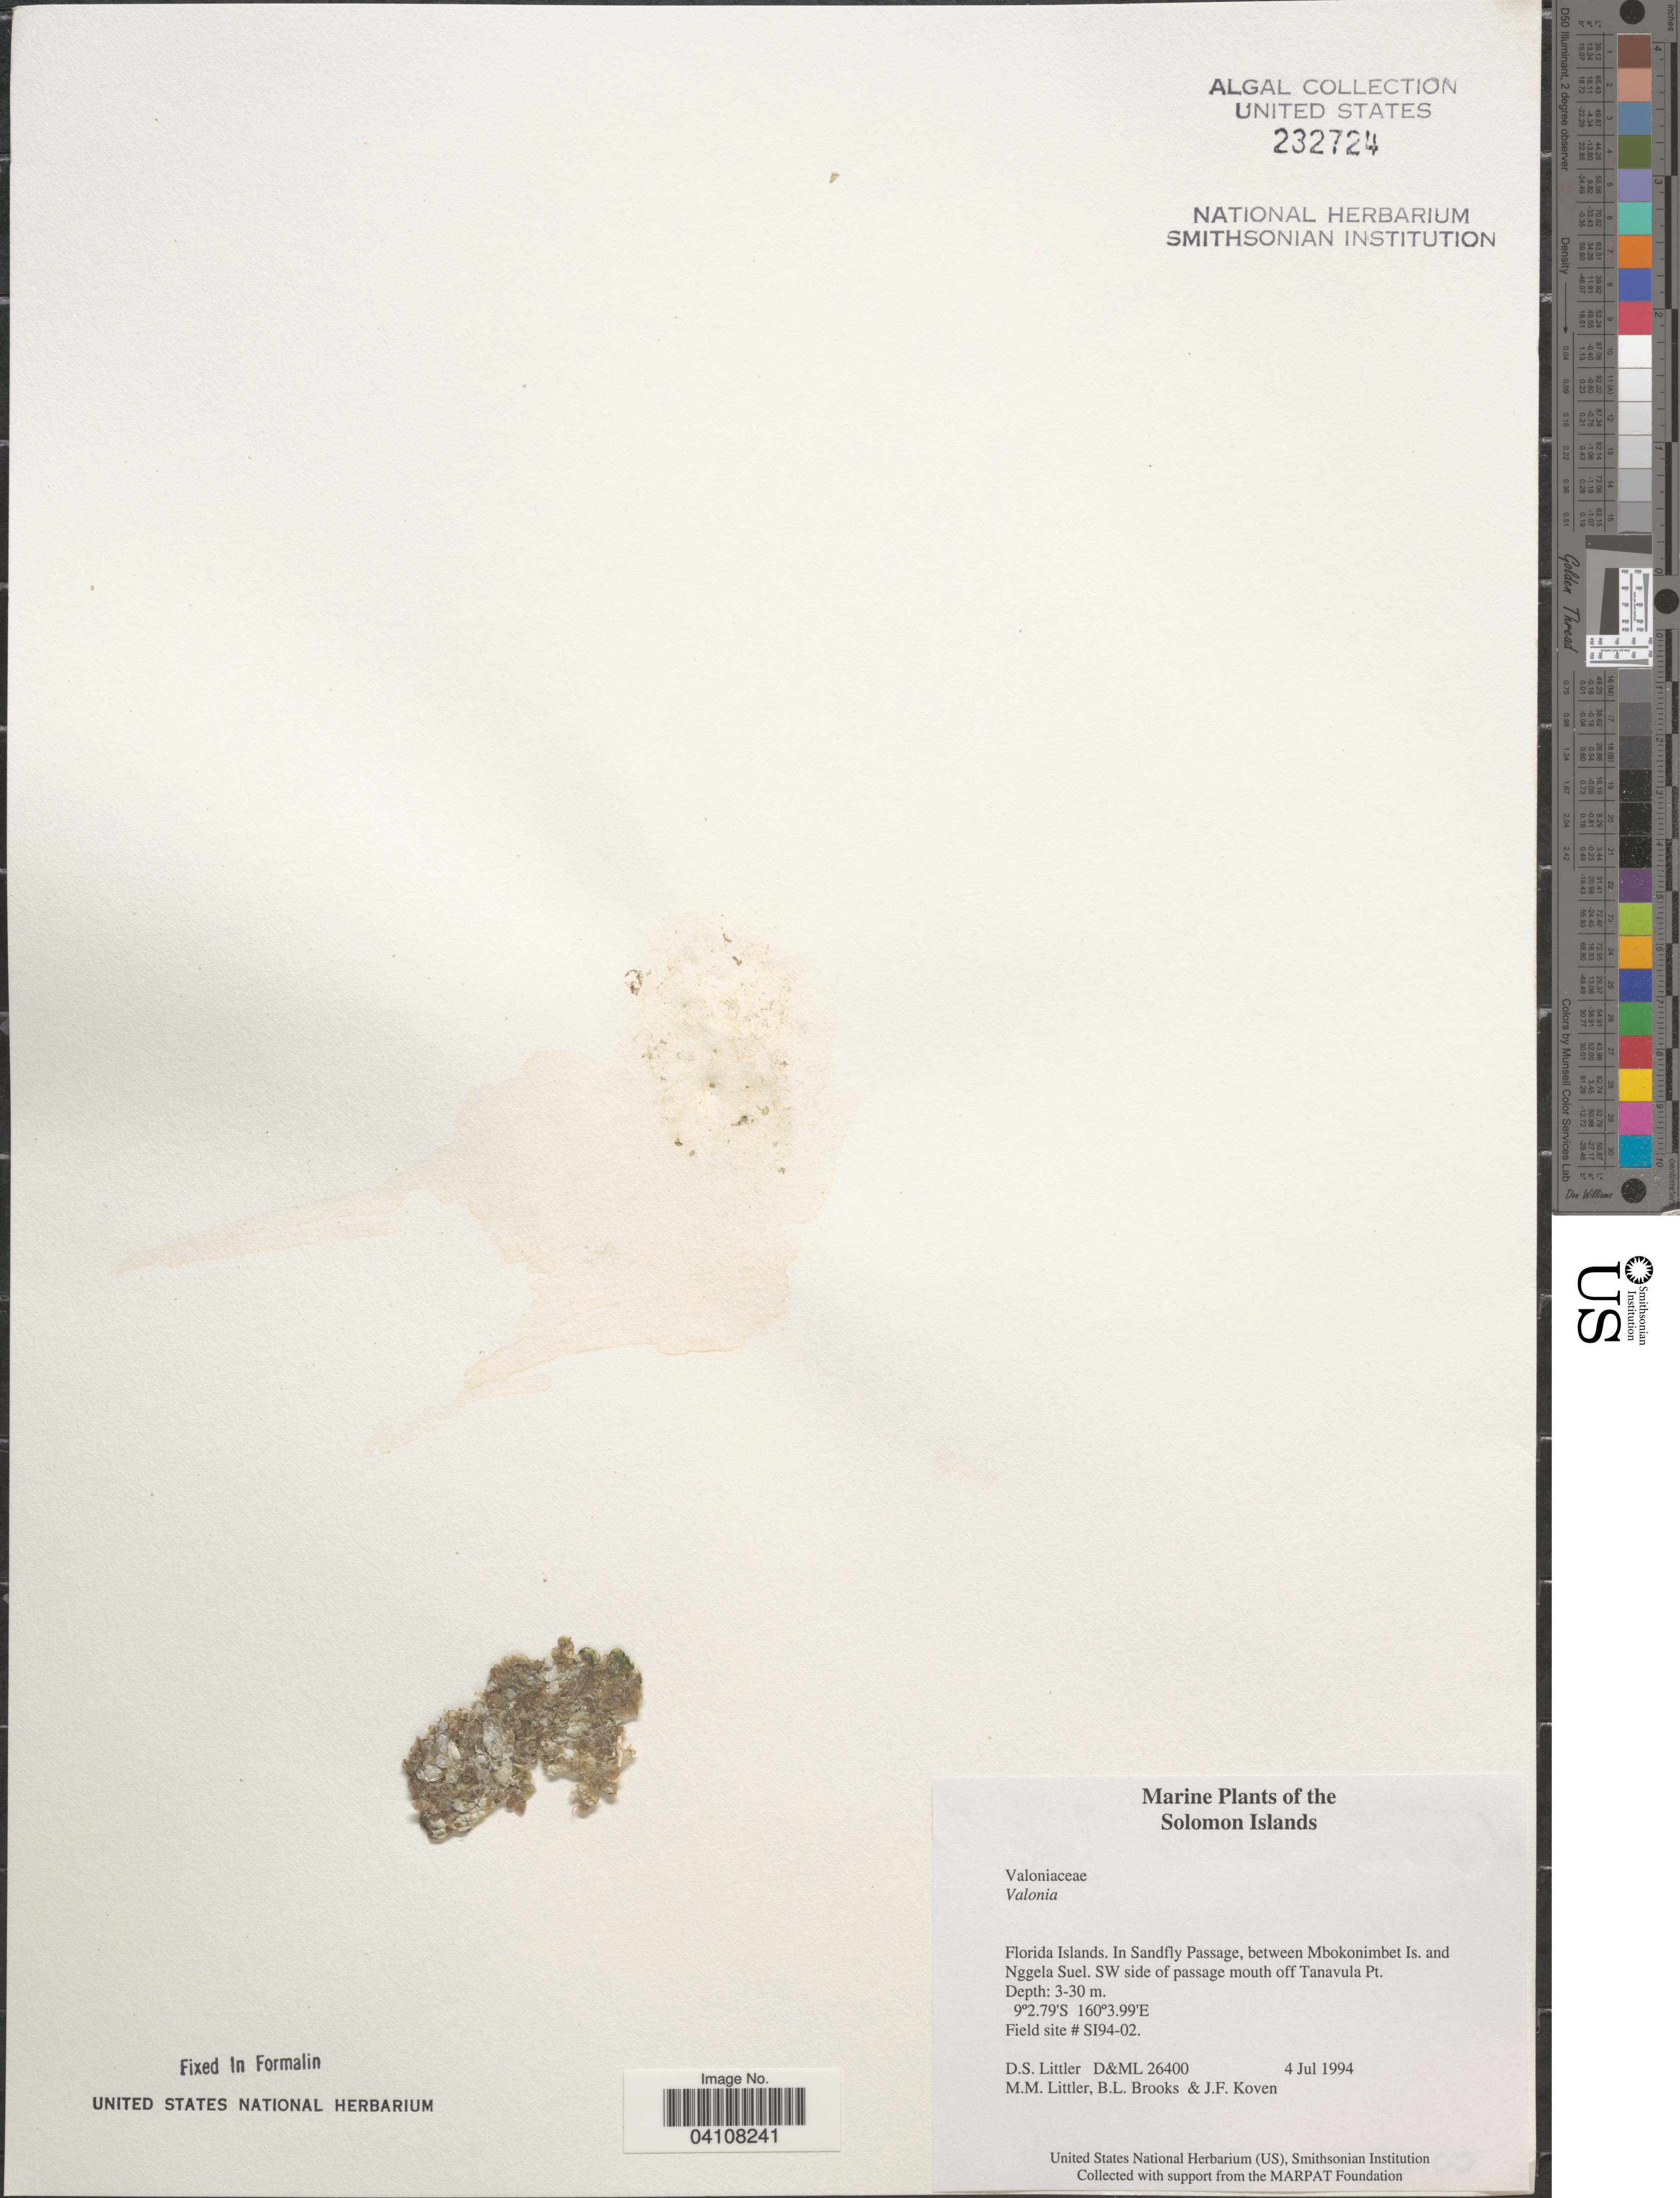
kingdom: Plantae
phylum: Chlorophyta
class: Ulvophyceae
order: Siphonocladales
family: Valoniaceae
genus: Valonia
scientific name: Valonia sp.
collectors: D. S. Littler, B. Brooks & J. Koven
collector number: D&ML26400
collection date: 1994-07-04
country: Solomon Islands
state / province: Solomon Islands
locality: Florida Islands. In Sandfly Passage, between Mbokonimbet Is. and Nggela Suel. SW side of passage mouth off Tanavula Pt. Field site # SI94-02.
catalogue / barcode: US 232724